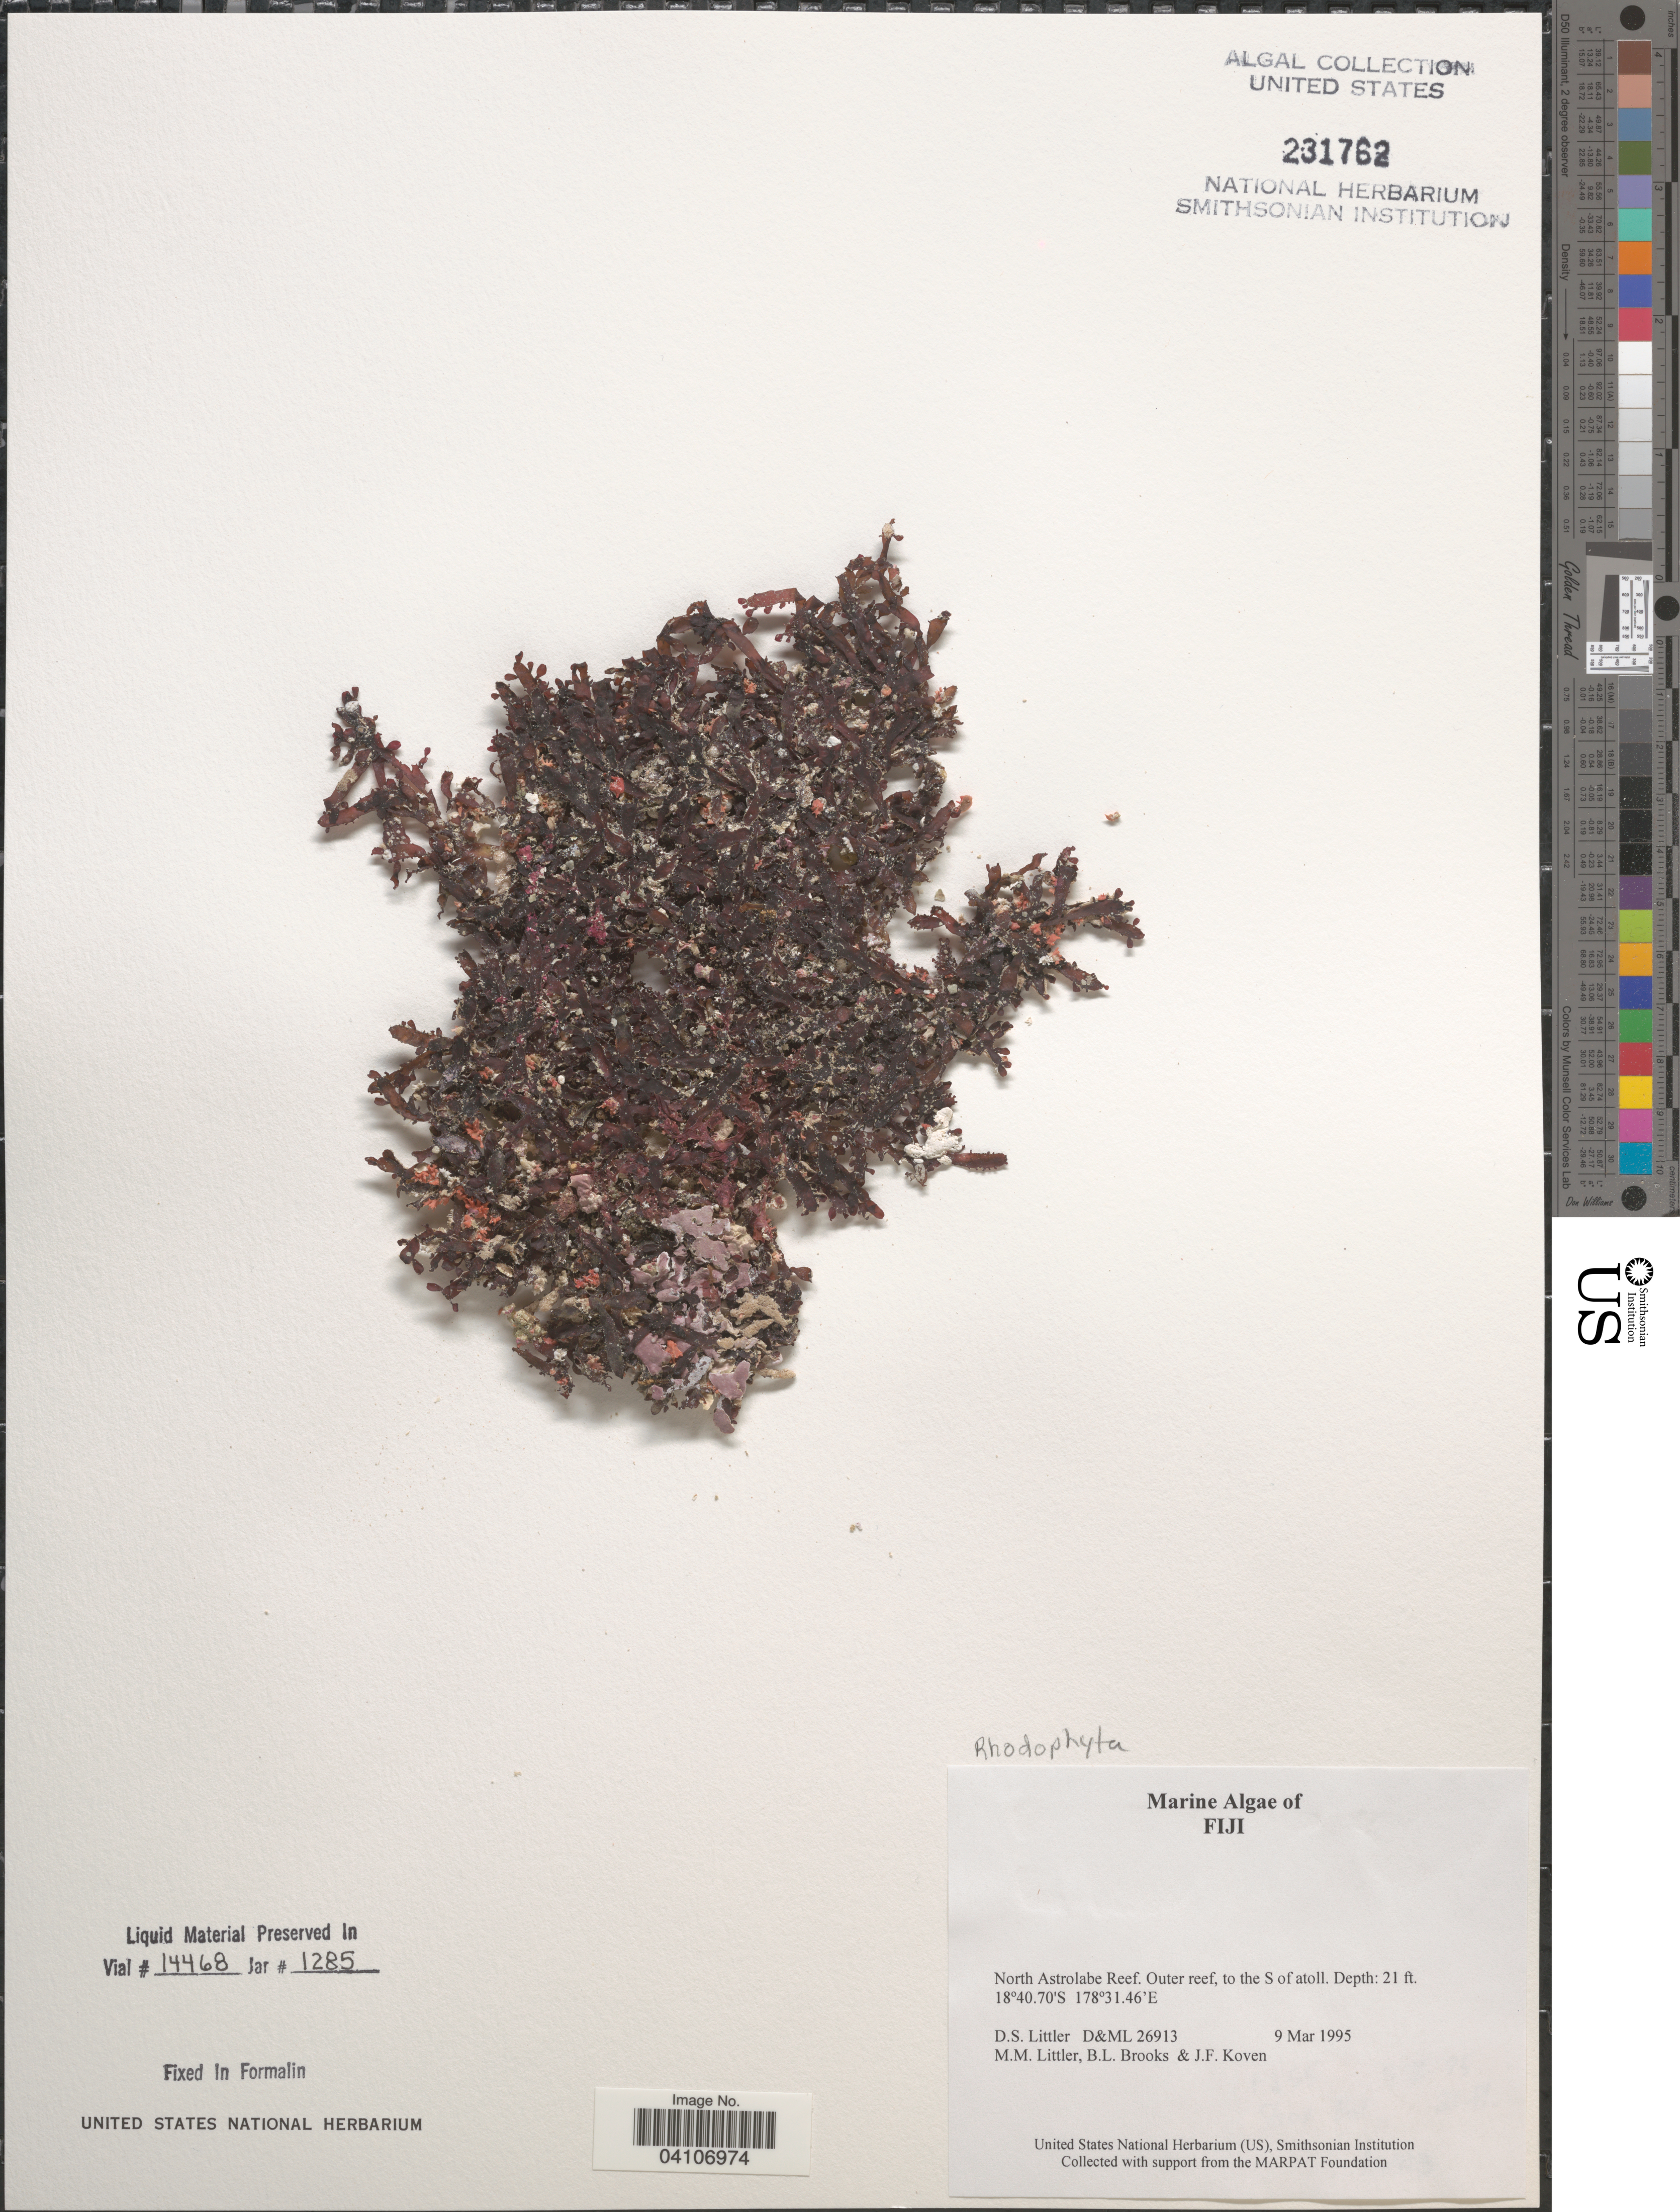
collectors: D. S. Littler, B. Brooks & J. Koven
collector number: D&ML26913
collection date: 1995-03-09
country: Fiji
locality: North Astrolabe Reef. Outer reef, to the S of atoll.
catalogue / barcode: US 231762